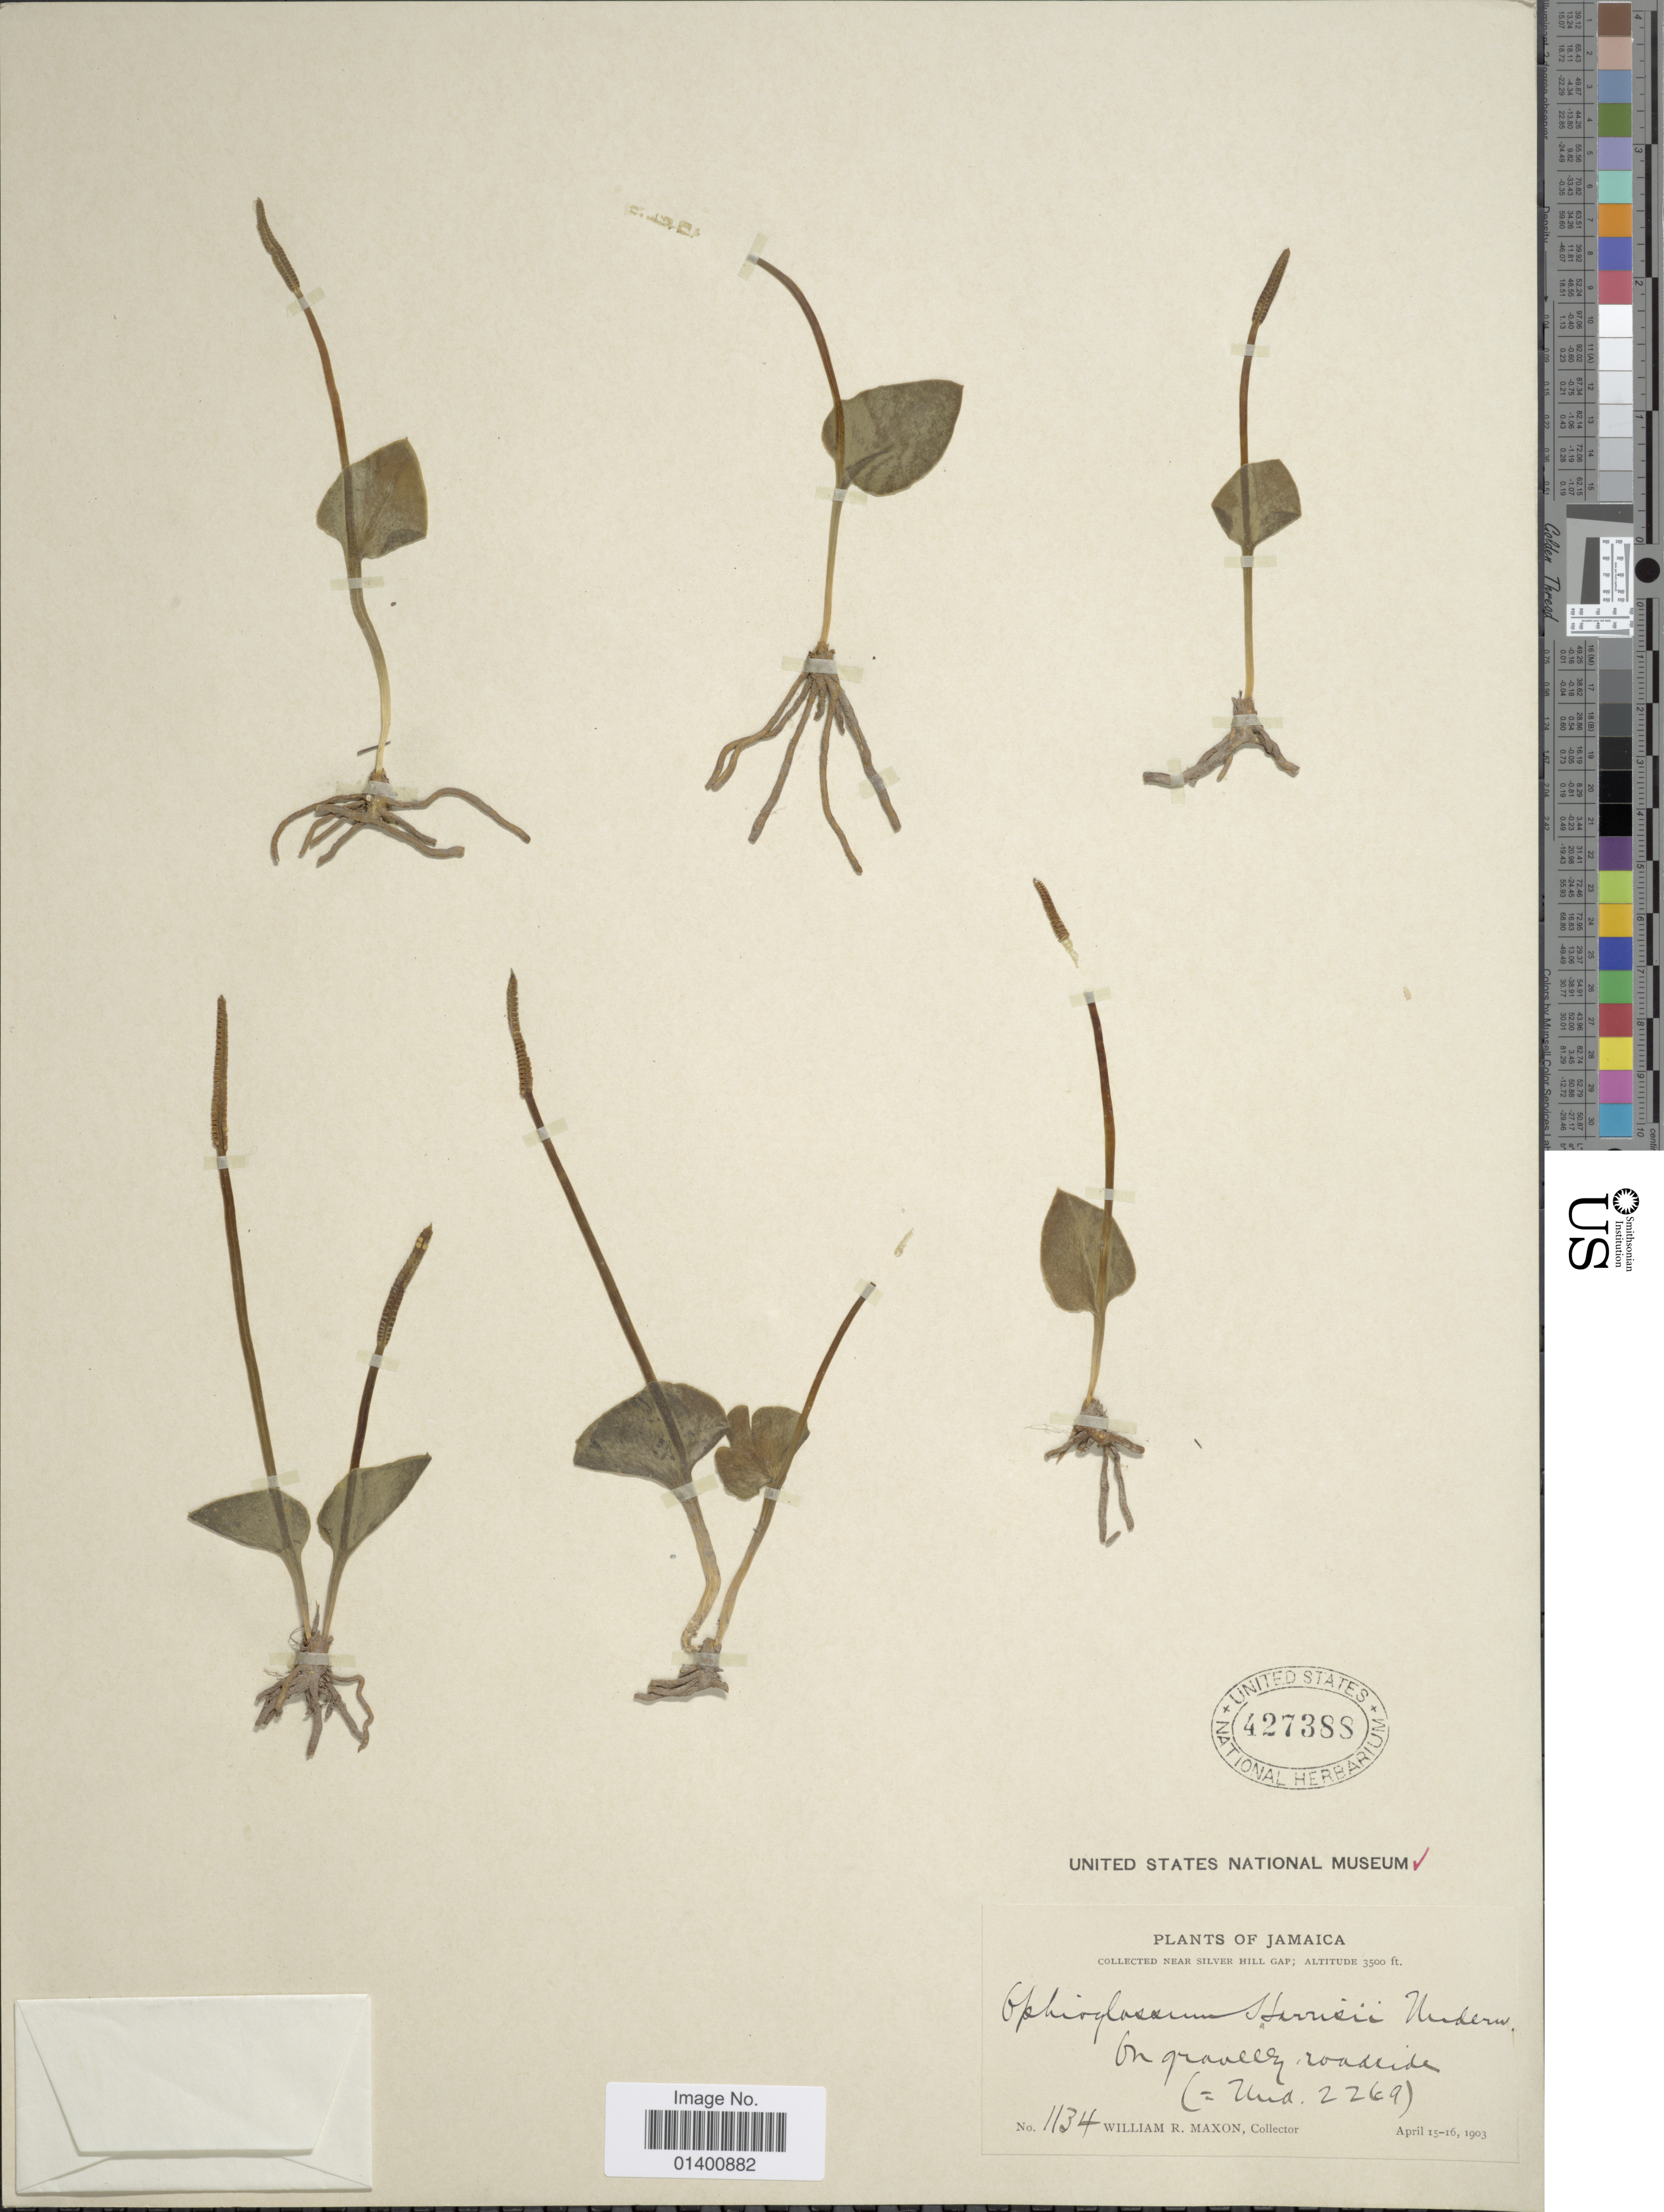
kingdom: Plantae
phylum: Tracheophyta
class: Polypodiopsida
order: Ophioglossales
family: Ophioglossaceae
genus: Ophioglossum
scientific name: Ophioglossum harrisii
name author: Underw.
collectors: W. R. Maxon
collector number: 1134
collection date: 1903-04-15/1903-04-16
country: Jamaica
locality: Near Silver Hill Gap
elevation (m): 1067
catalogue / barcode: US 427388